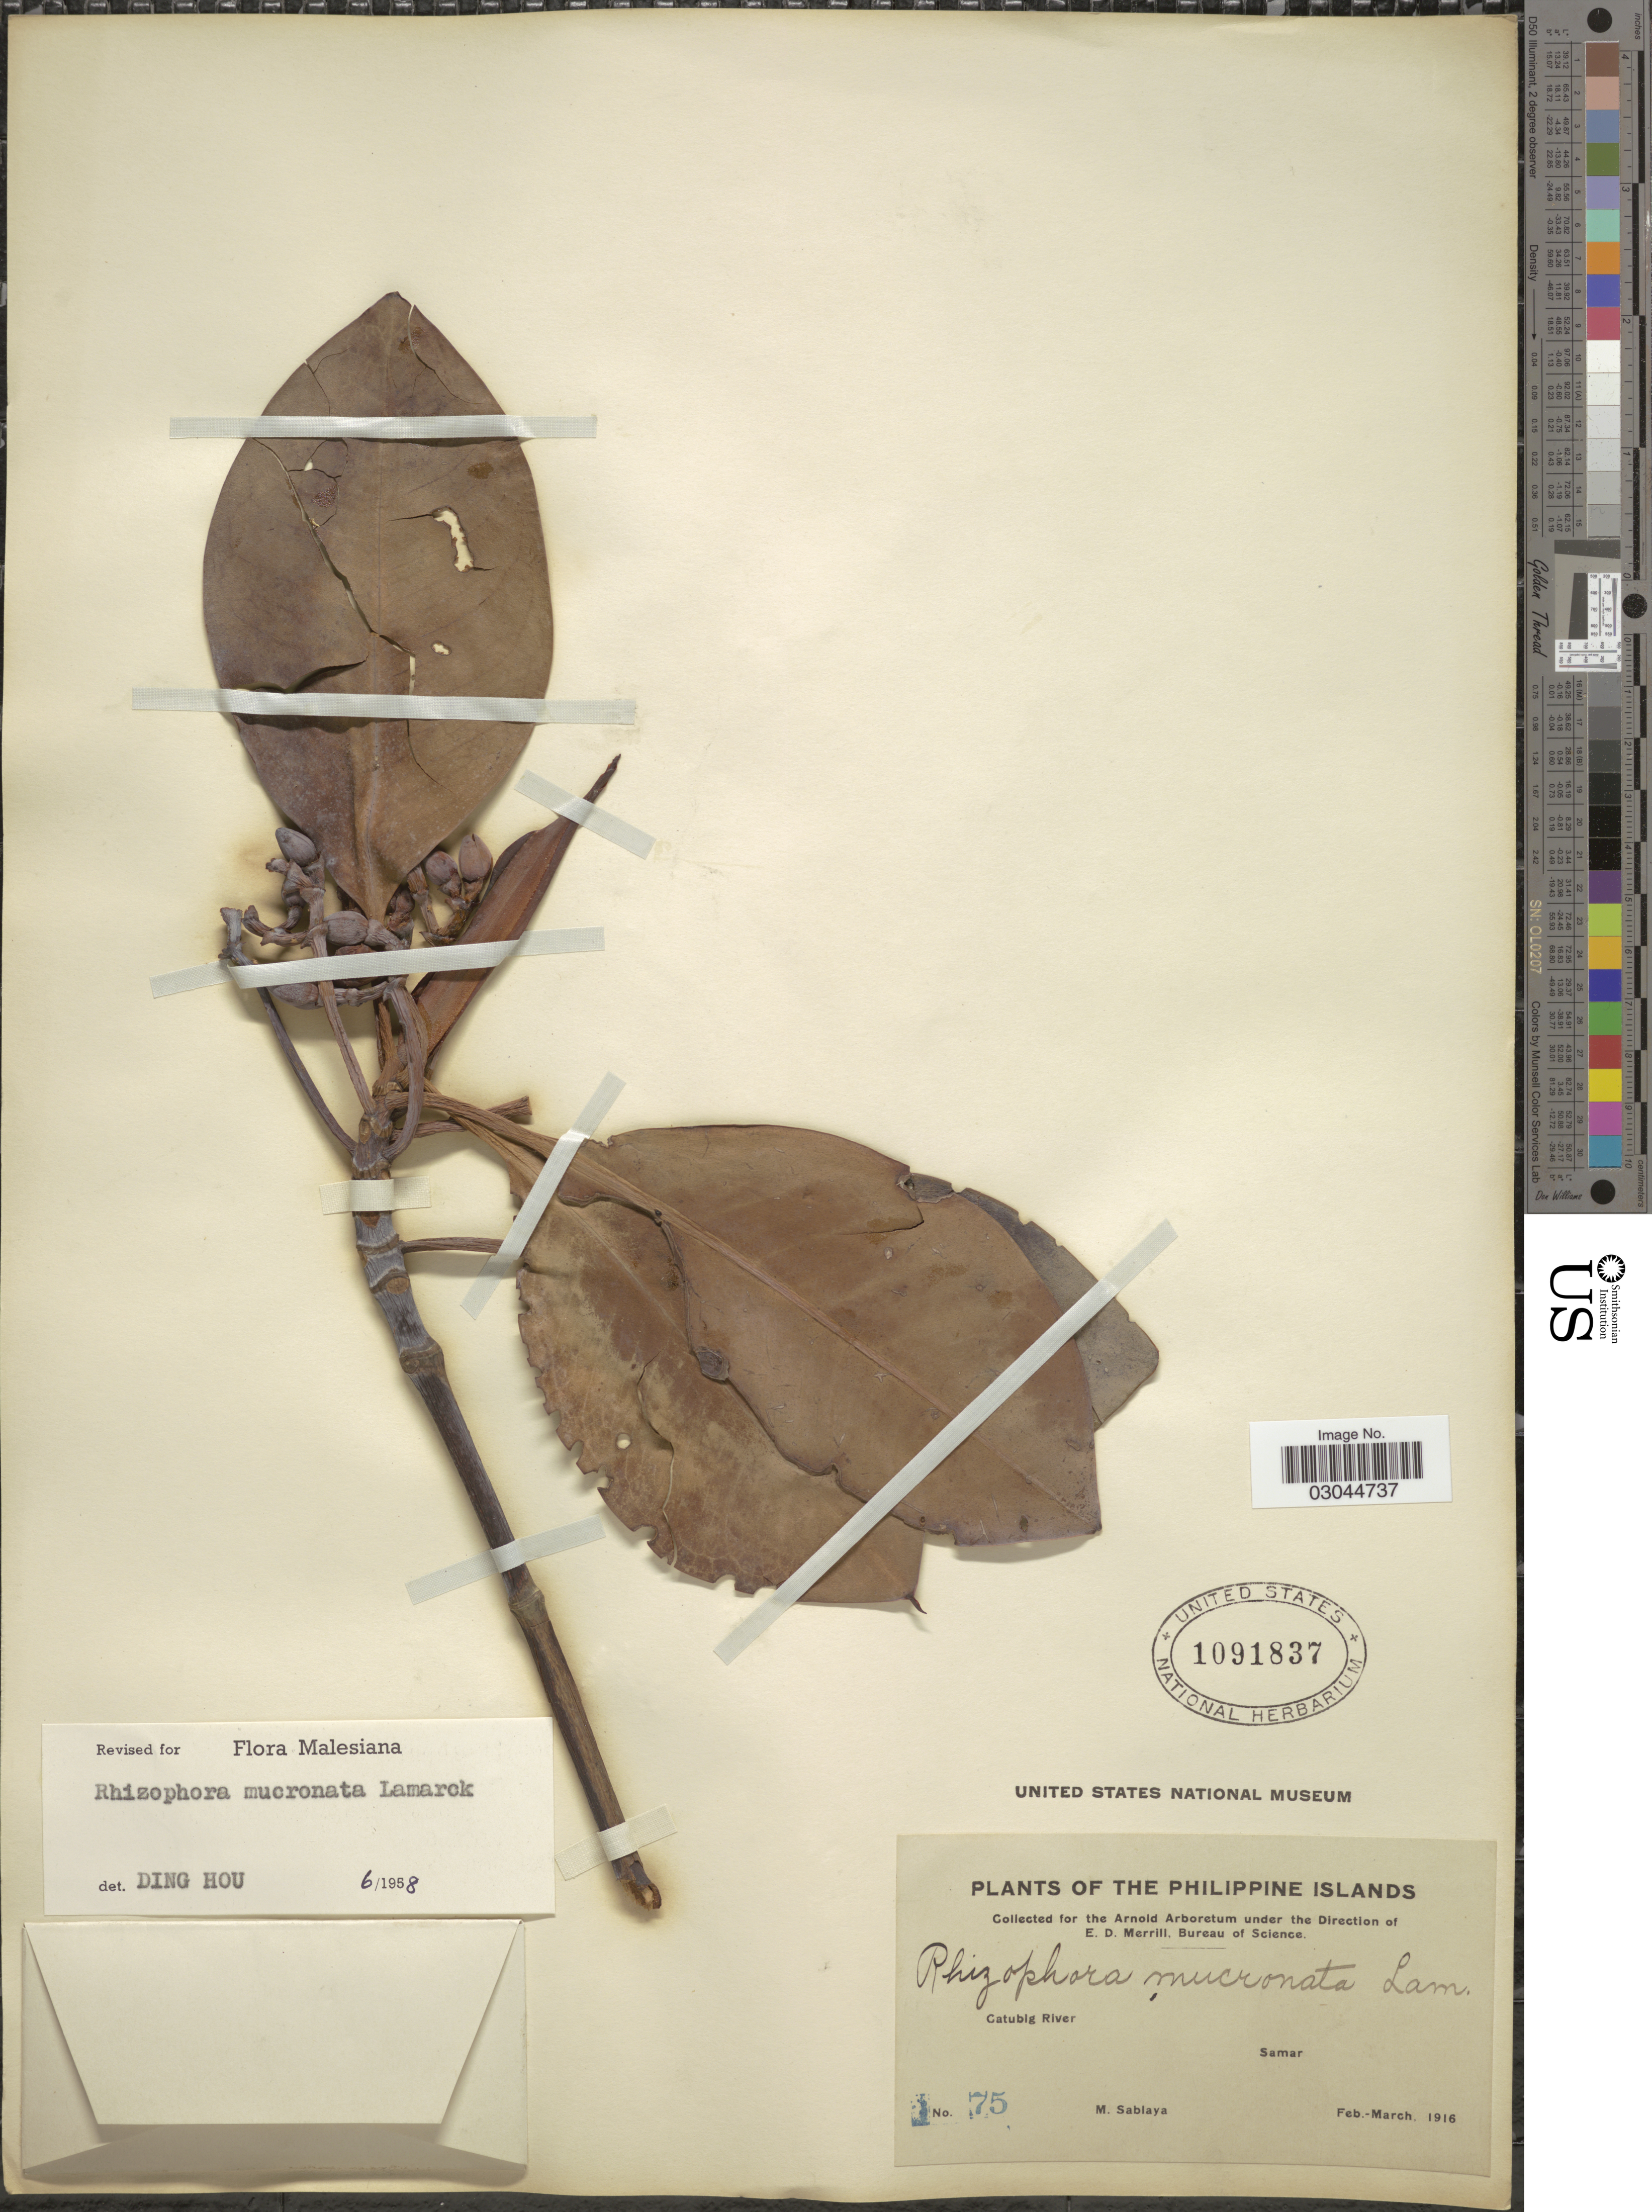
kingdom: Plantae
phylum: Tracheophyta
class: Magnoliopsida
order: Malpighiales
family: Rhizophoraceae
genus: Rhizophora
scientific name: Rhizophora mucronata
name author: Lam.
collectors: M. Sablaya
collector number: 75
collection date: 1916-02/1916-03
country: Philippines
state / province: Eastern Visayas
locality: The Philippine Islands. Catubig River, Samar.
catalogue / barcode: US 1091837